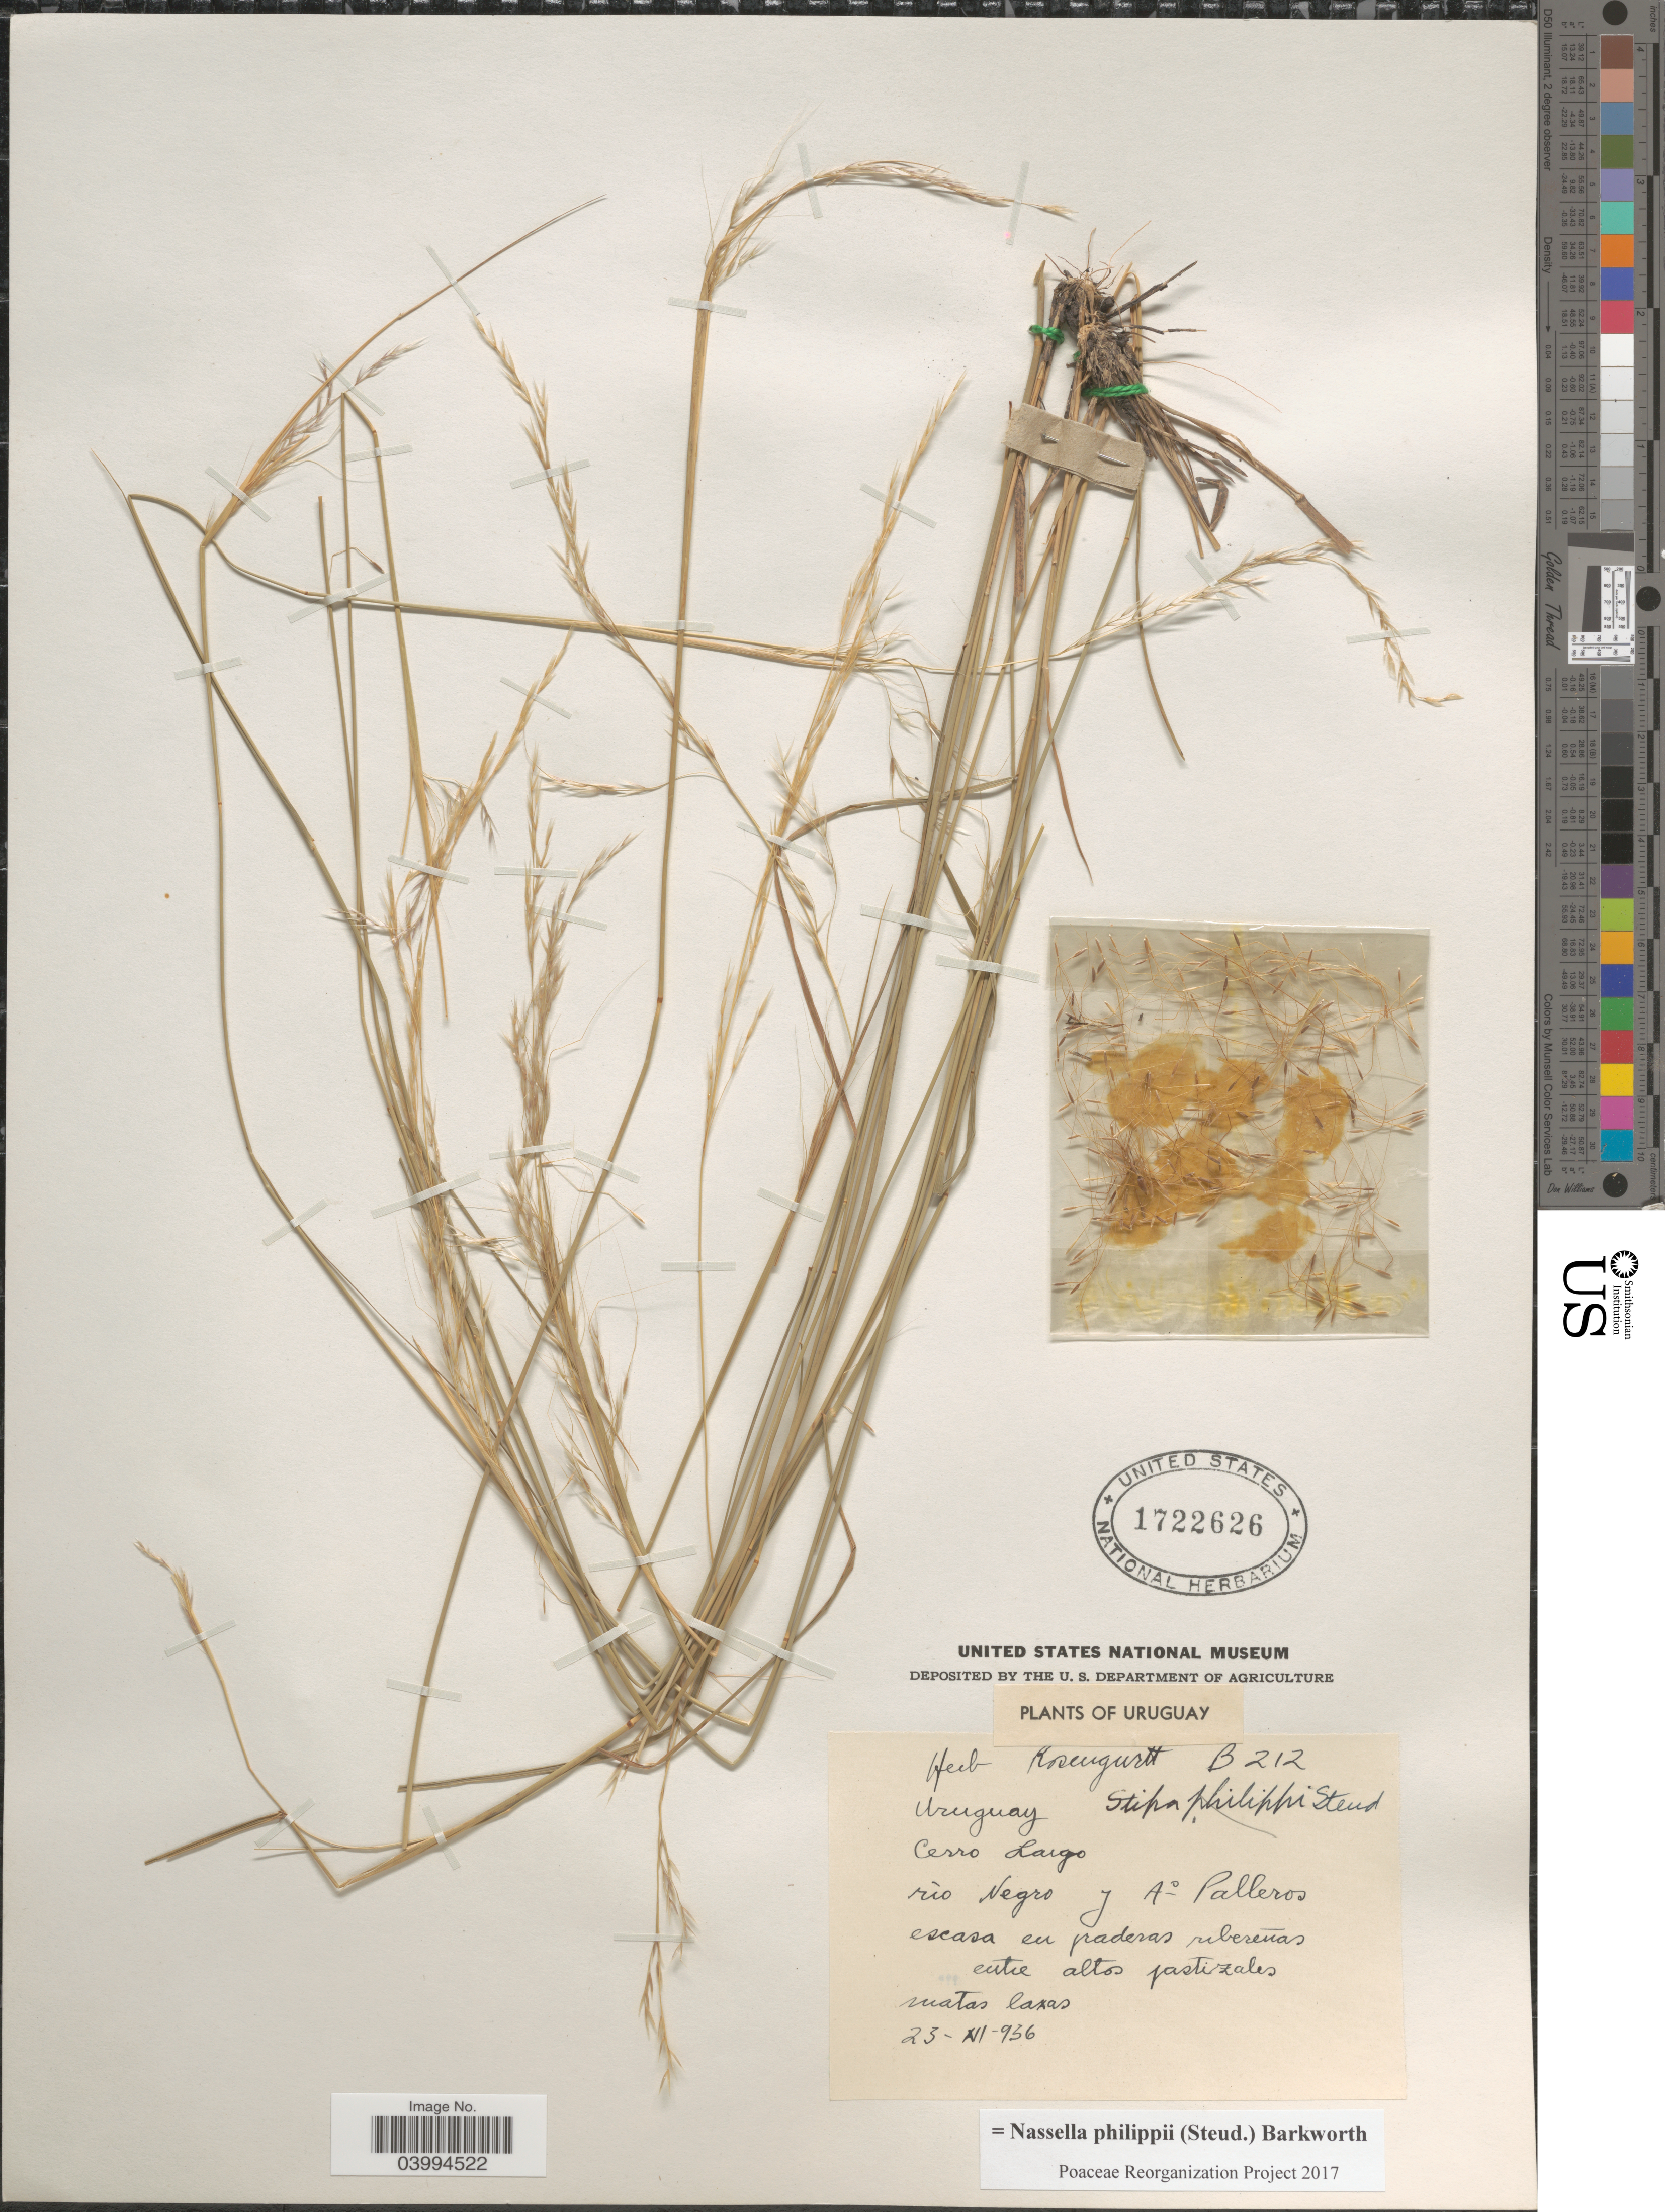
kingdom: Plantae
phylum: Tracheophyta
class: Liliopsida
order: Poales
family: Poaceae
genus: Nassella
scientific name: Nassella philippii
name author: (Steud.) Barkworth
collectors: ex herb. Rosengurtt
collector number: B212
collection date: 1936-12-23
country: Uruguay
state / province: Cerro Largo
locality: Rio Negro J A° Palleros escasa en paderas ribereñas entre altos pastizales matas laxas.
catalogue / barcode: US 1722626